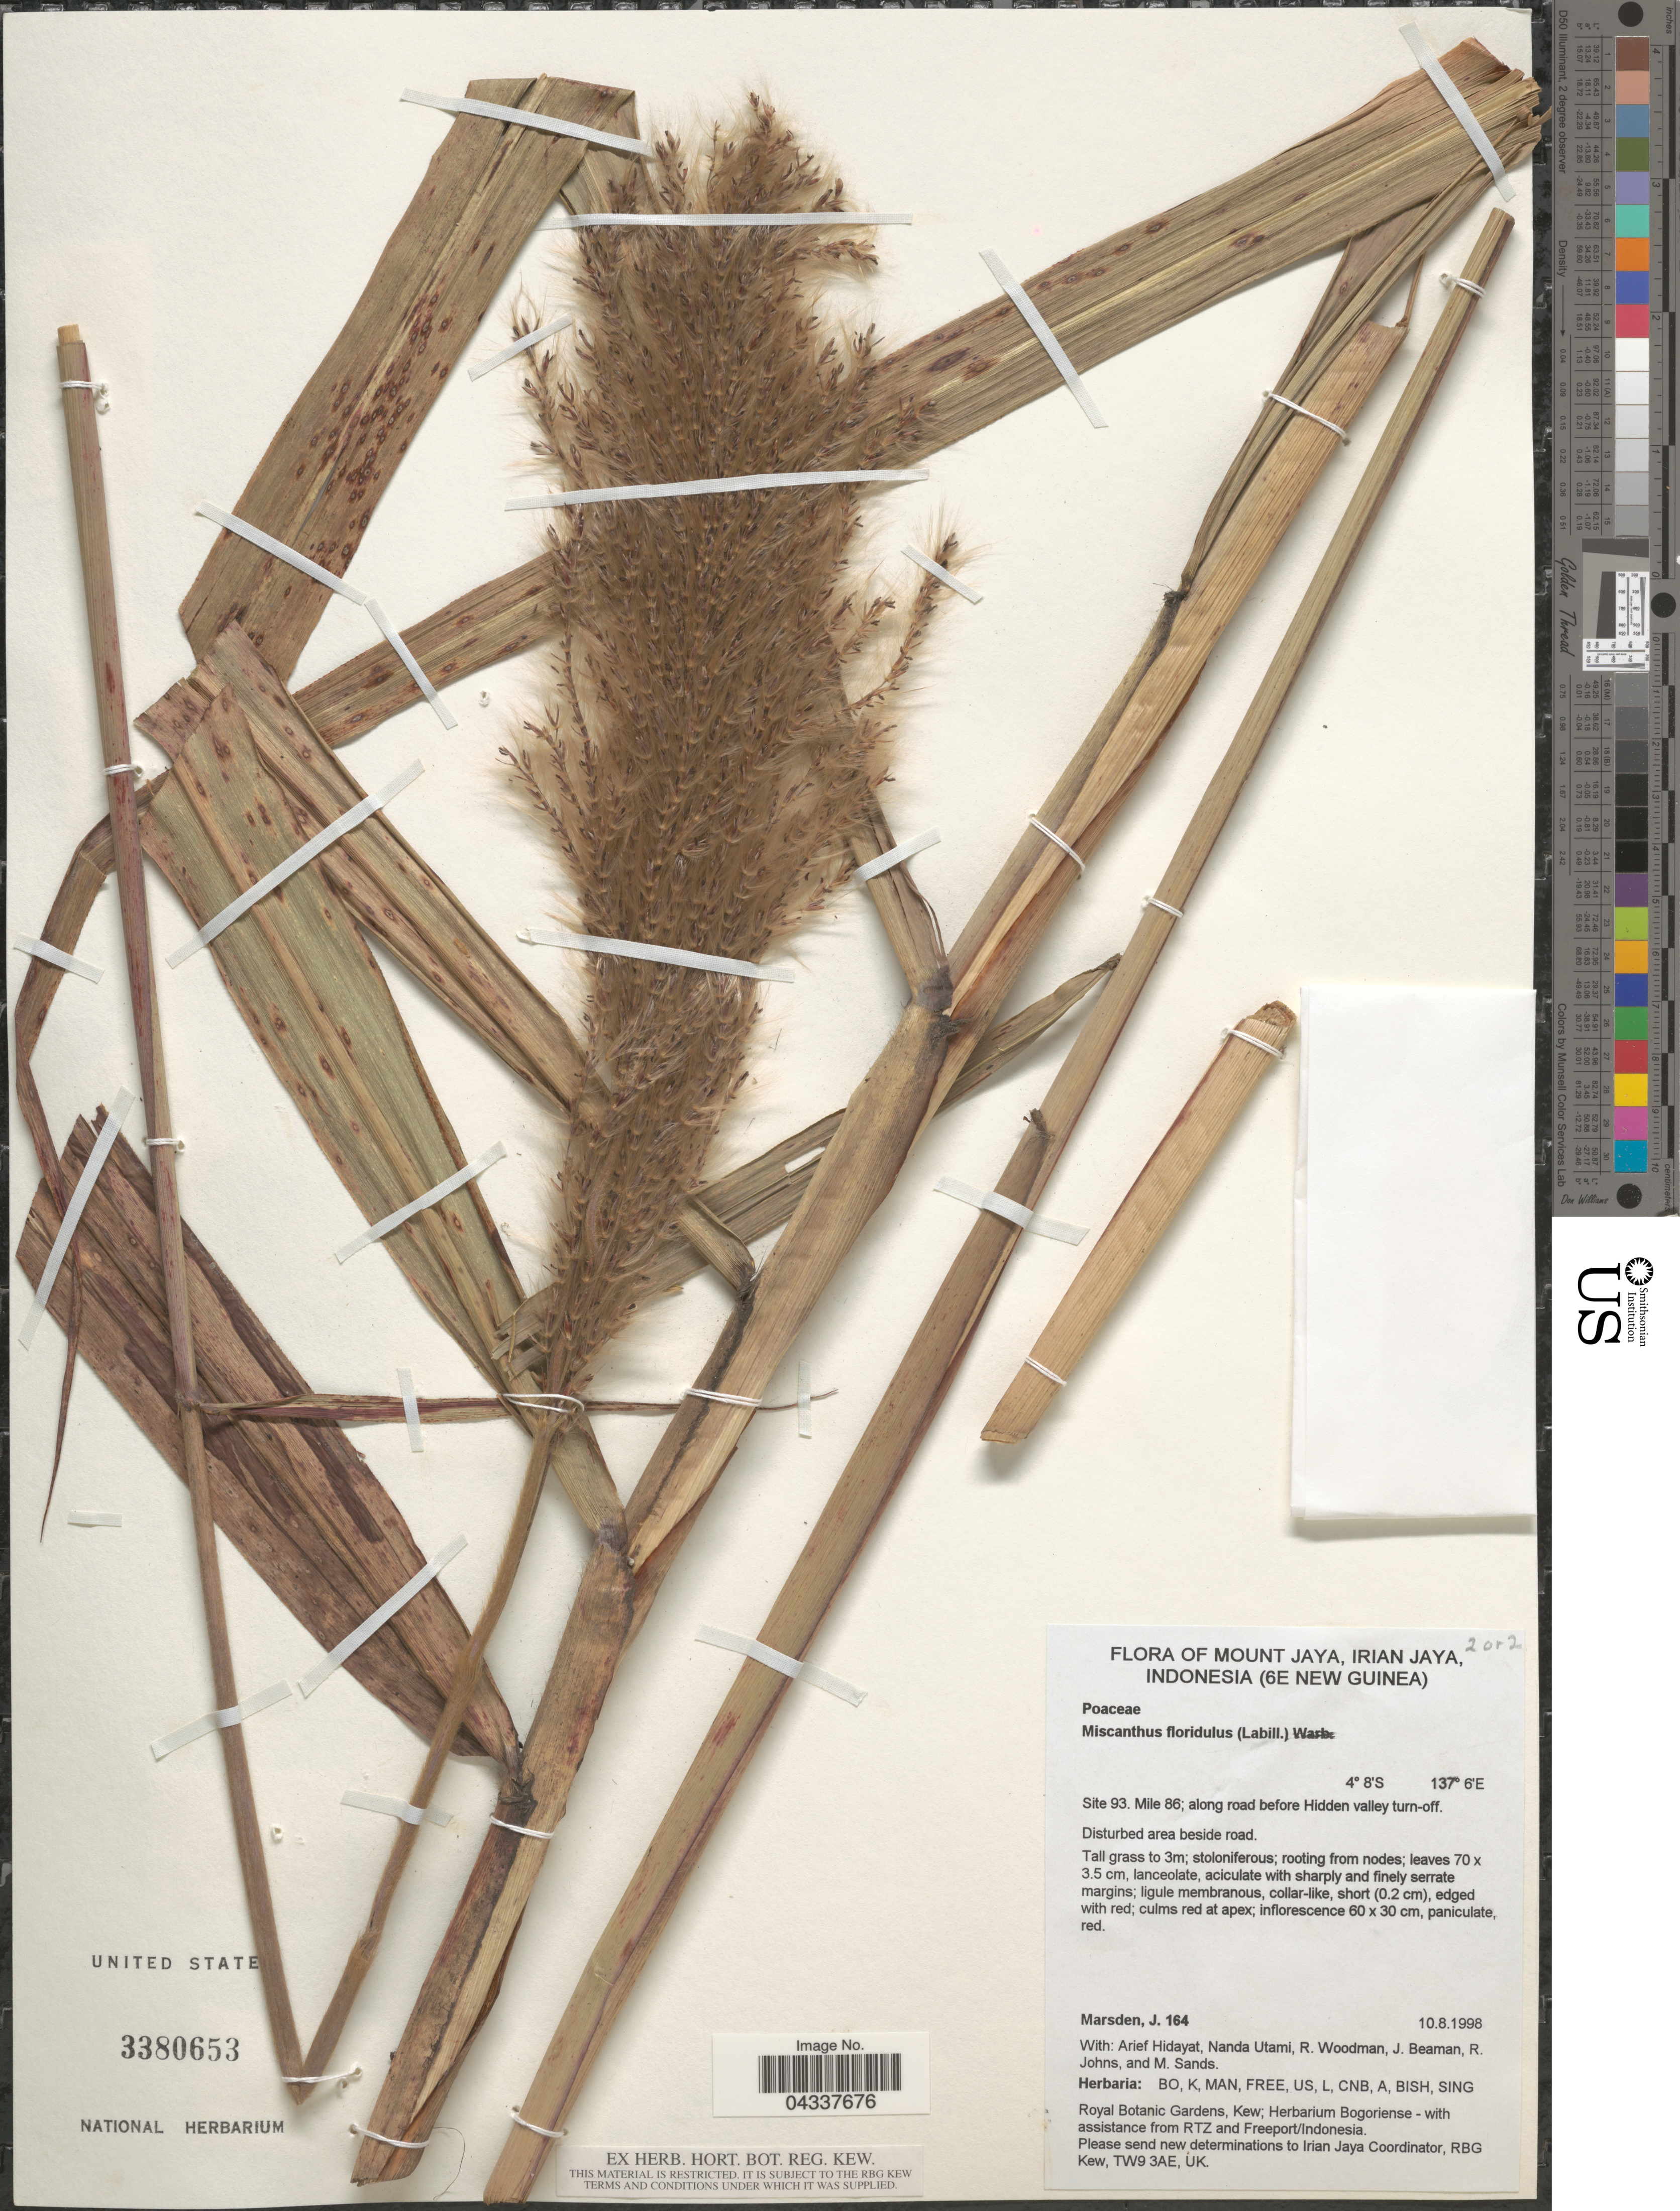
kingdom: Plantae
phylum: Tracheophyta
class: Liliopsida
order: Poales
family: Poaceae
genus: Miscanthus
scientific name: Miscanthus floridulus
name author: (Labill.) Warb.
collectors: J. Marsden, A. Hidayat, N. Utami & R. Woodman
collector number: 164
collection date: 1998-08-10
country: Indonesia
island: New Guinea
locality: Mount Jaya, Irian Jaya (6E New Guinea). Site 93. Mile 86; along road before Hidden valley turn-off.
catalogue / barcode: US 3380653